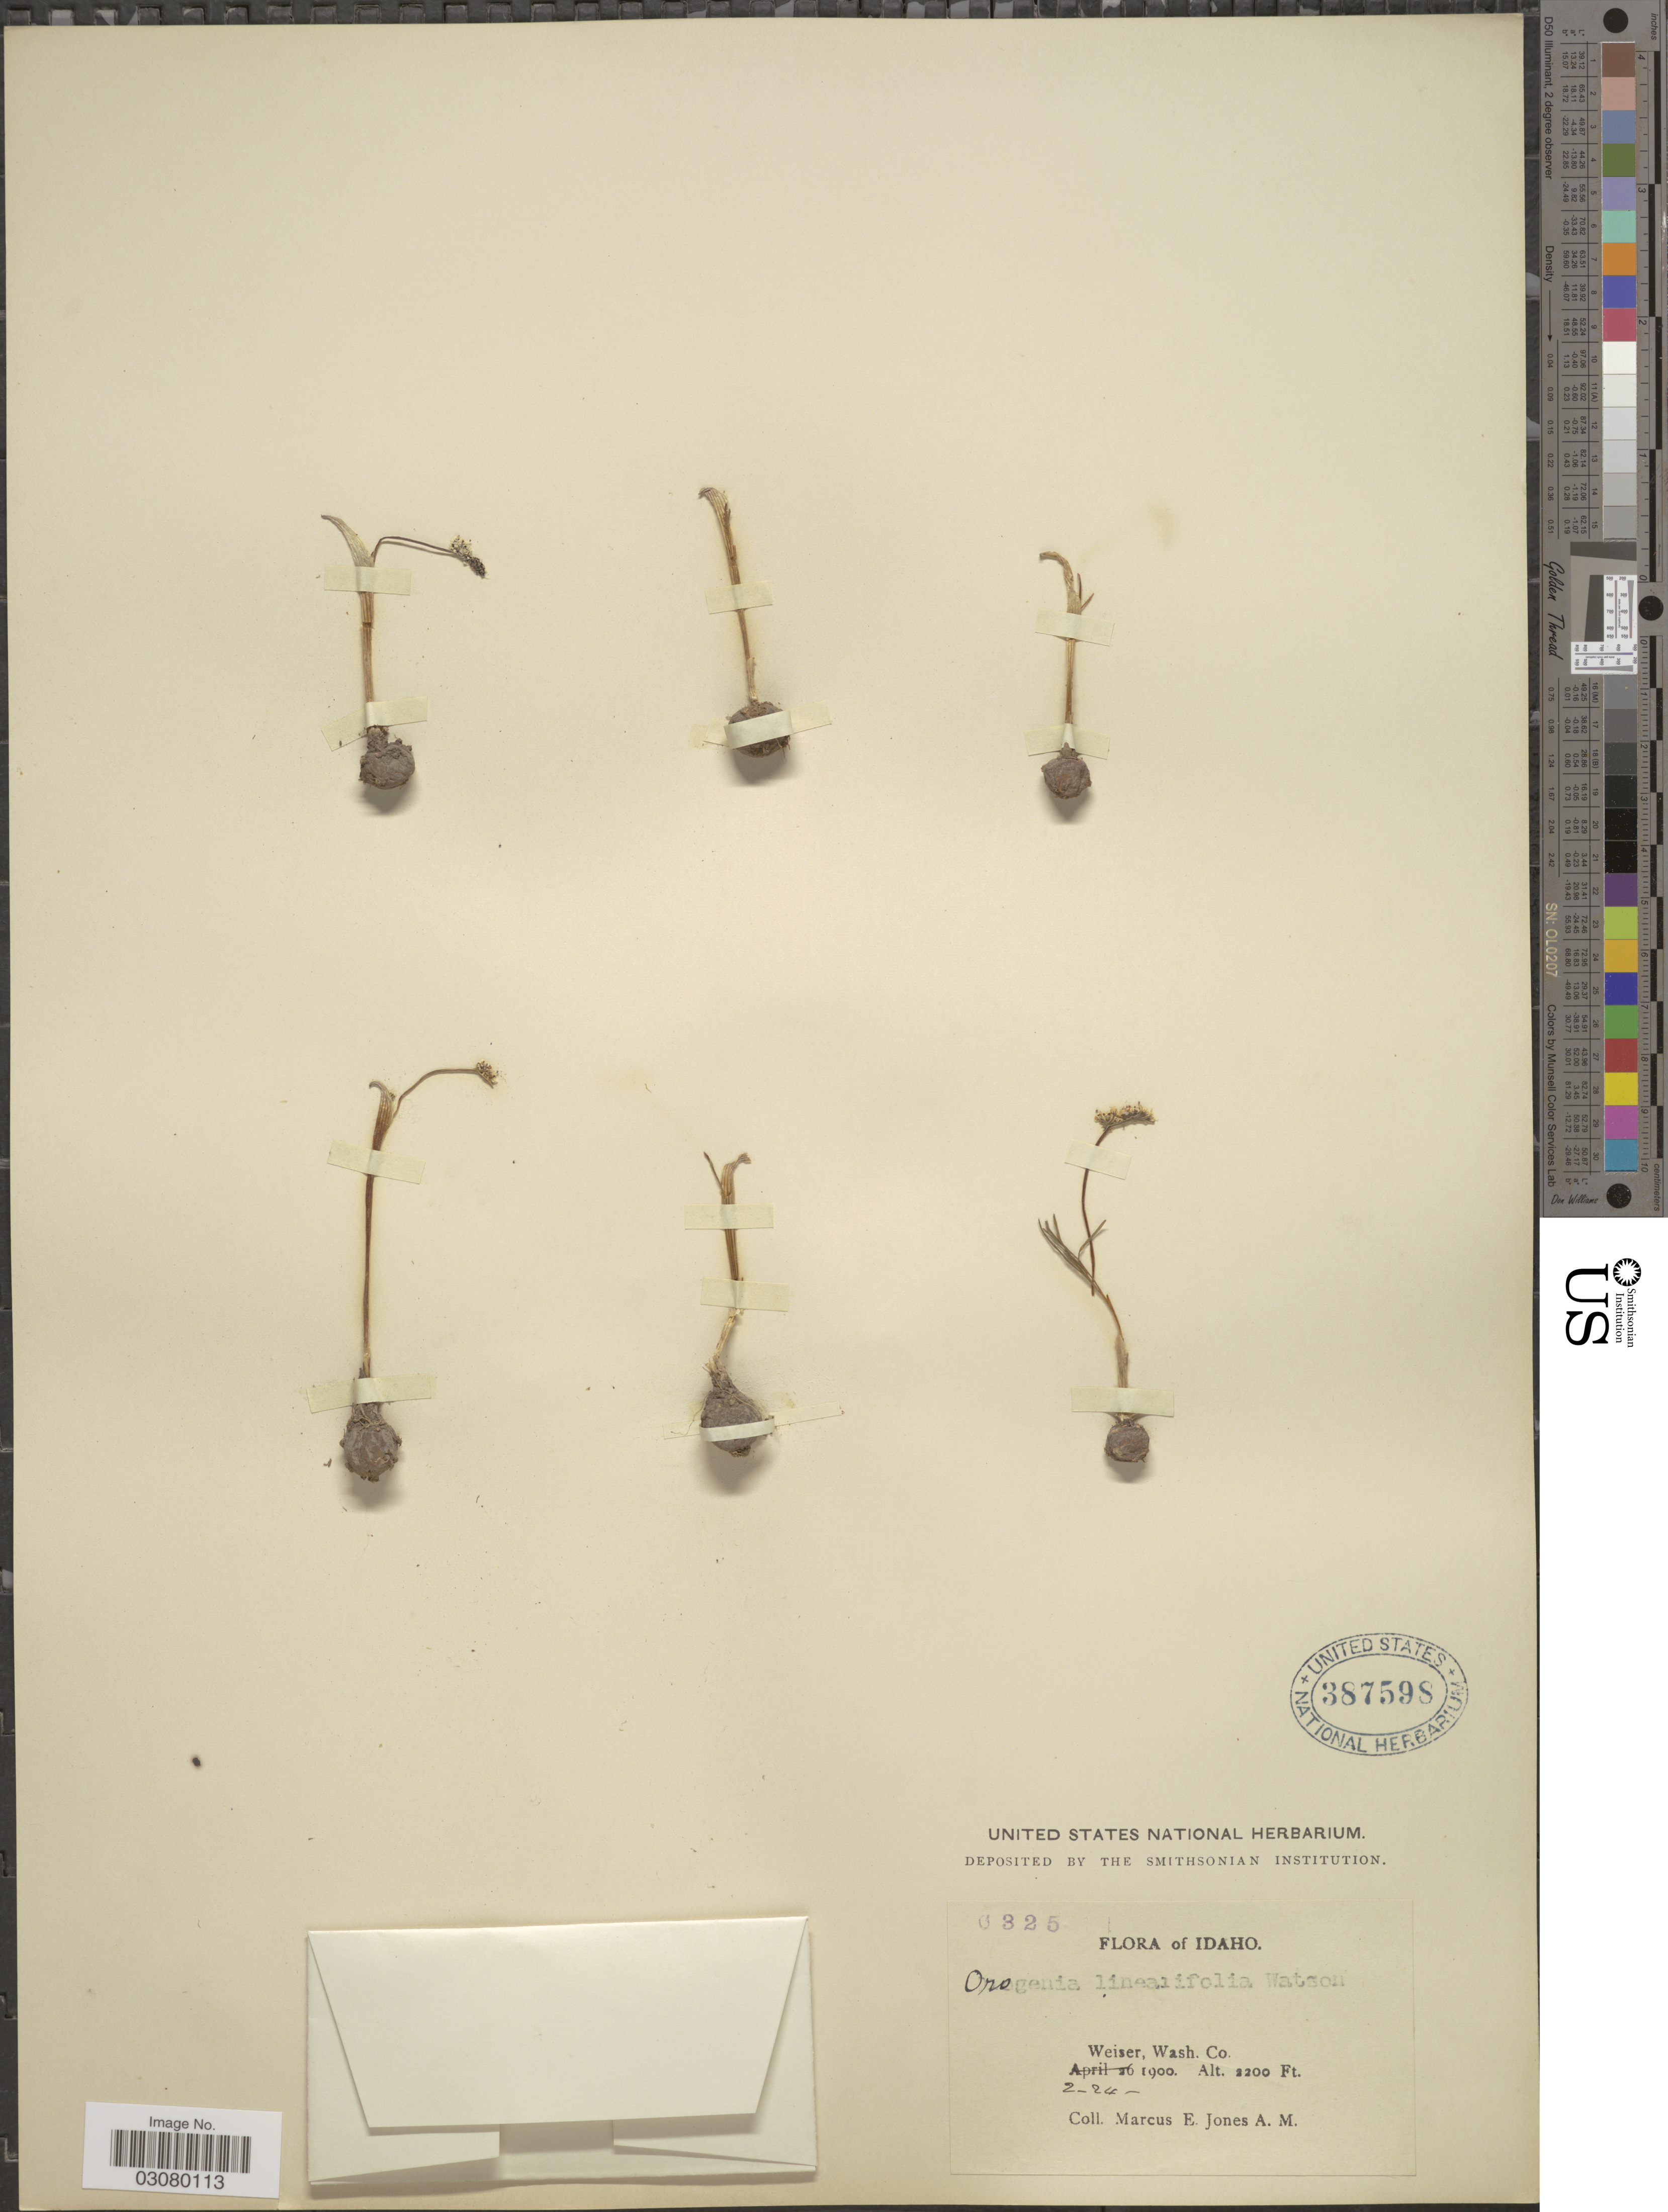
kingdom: Plantae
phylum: Tracheophyta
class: Magnoliopsida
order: Apiales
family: Apiaceae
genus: Orogenia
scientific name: Orogenia linearifolia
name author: S. Watson in C. King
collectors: M. E. Jones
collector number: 0325*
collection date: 1900-02-24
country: United States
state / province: Idaho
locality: Weiser, Wash. Co.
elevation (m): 671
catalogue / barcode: US 387598